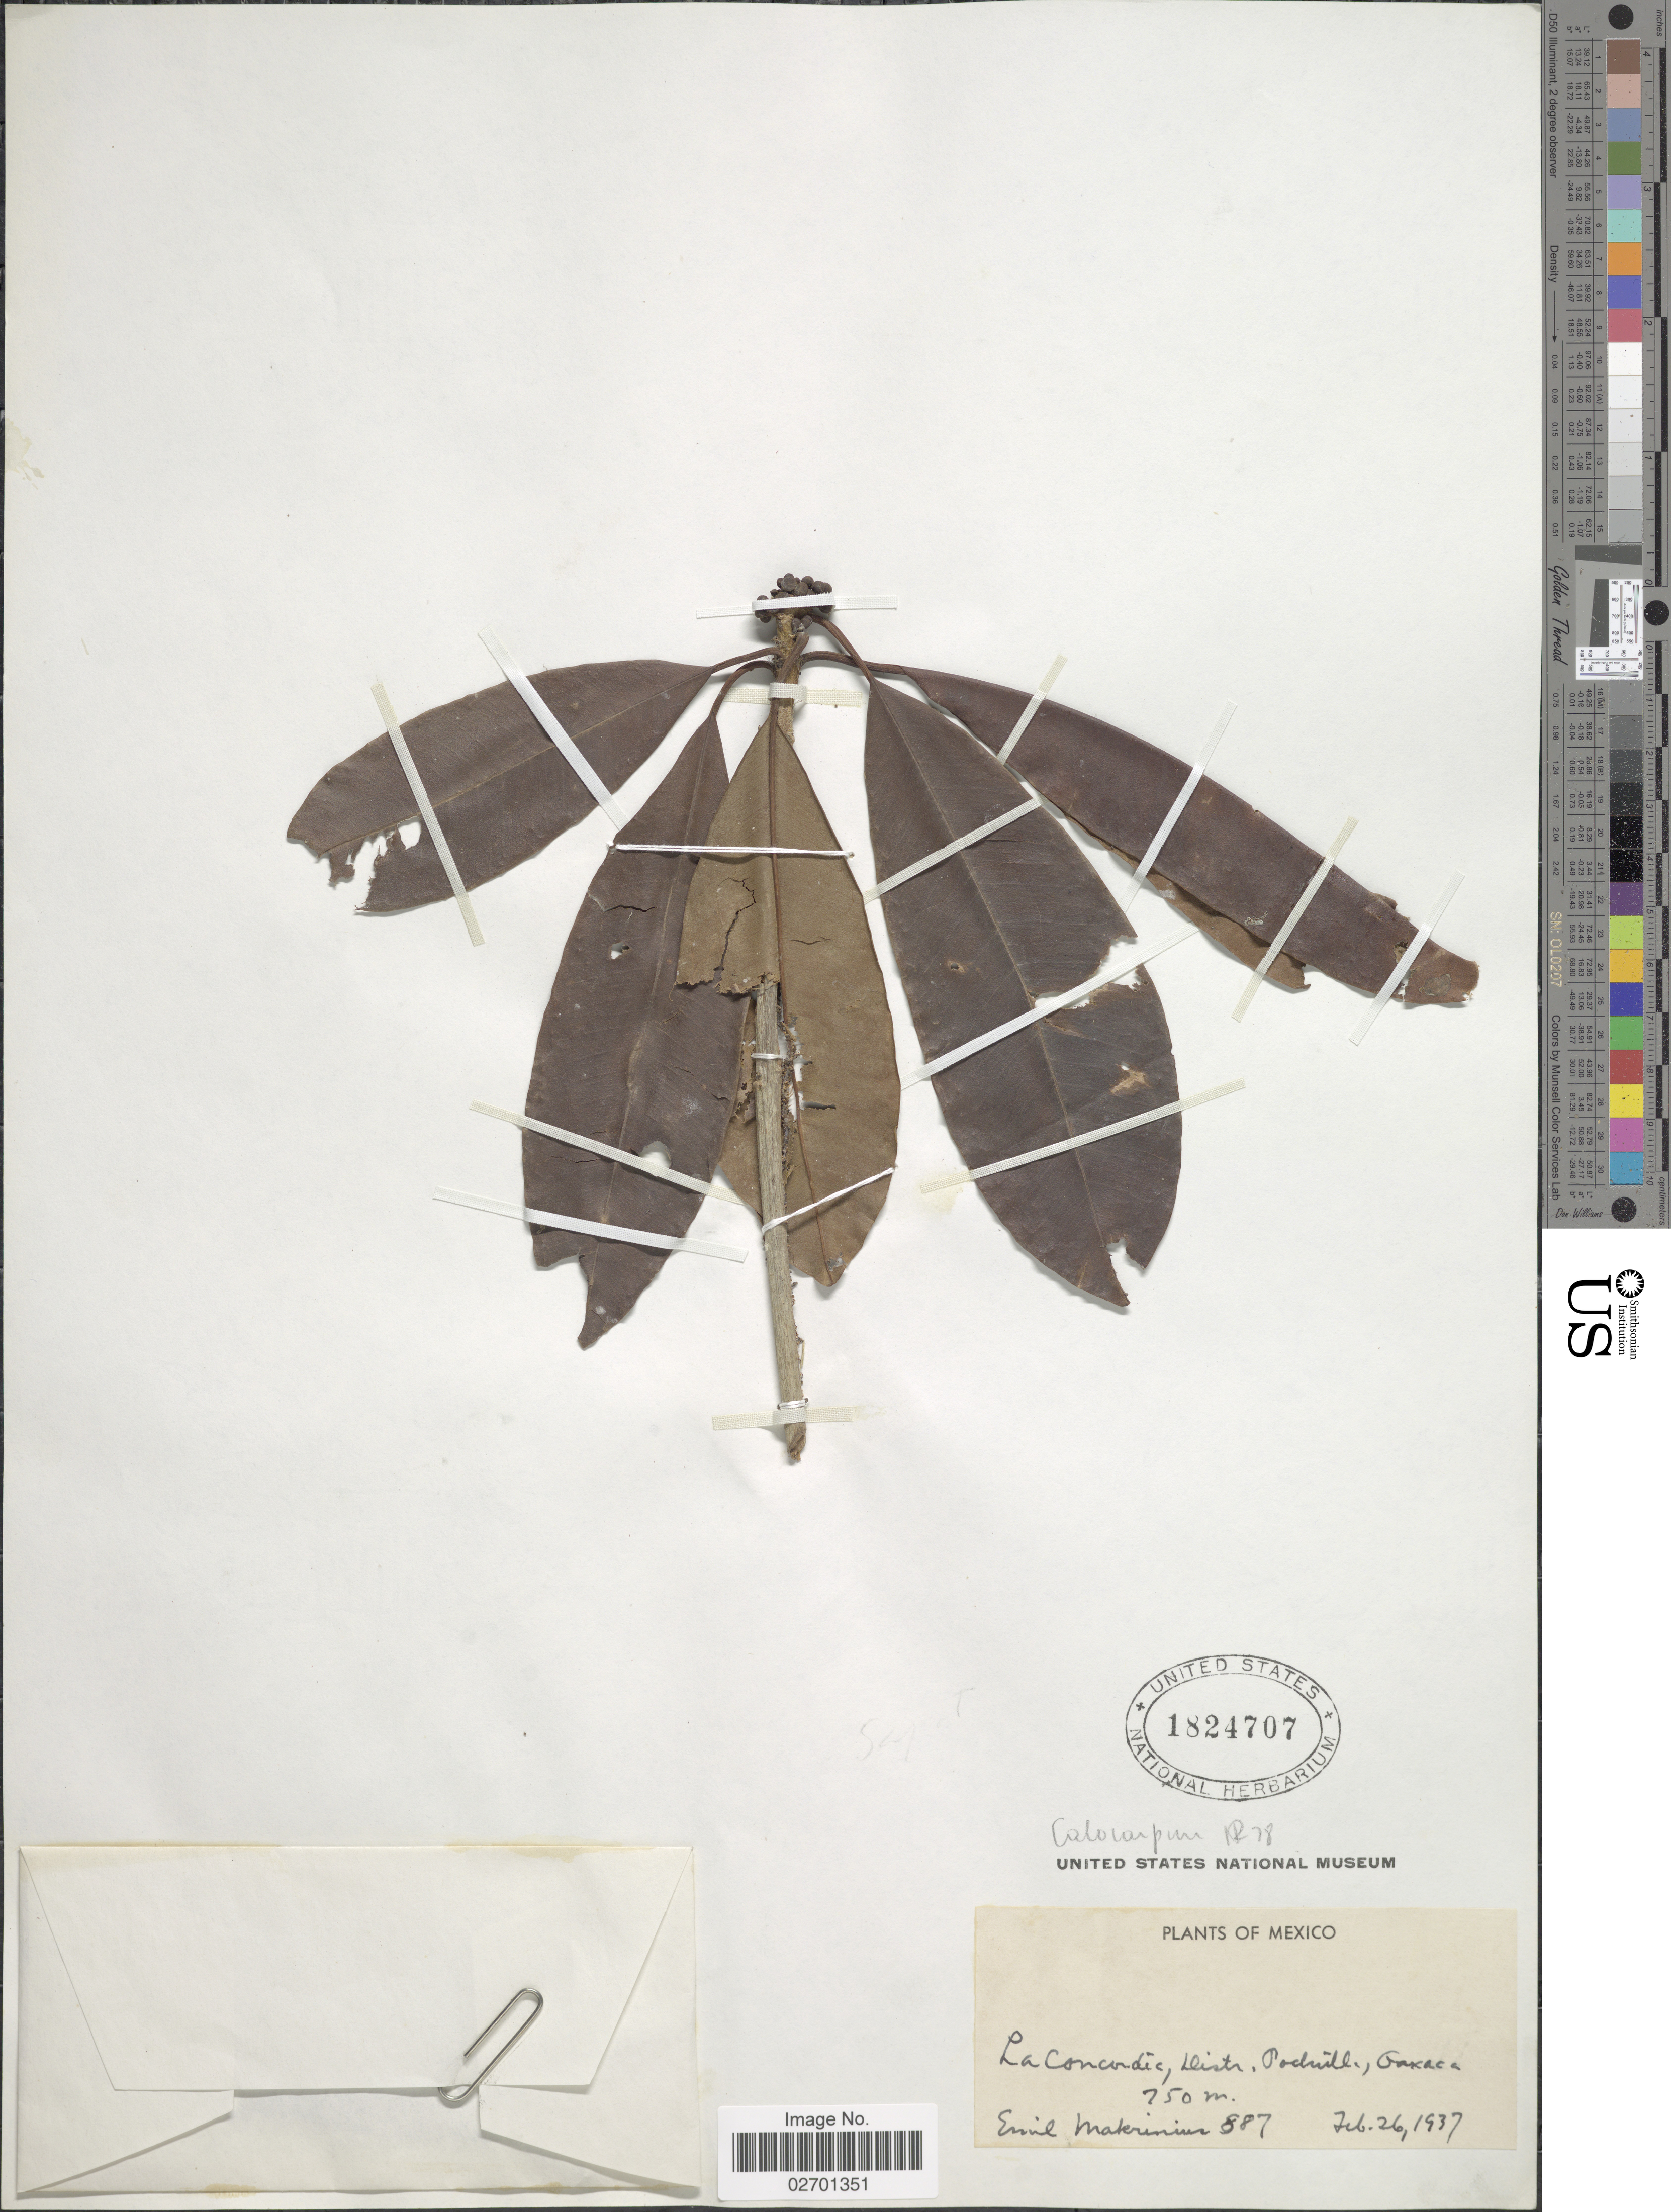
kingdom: Plantae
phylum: Tracheophyta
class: Magnoliopsida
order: Ericales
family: Sapotaceae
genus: Pouteria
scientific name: Pouteria sp.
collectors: E. Makrinius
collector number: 887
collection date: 1937-02-26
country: Mexico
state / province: Oaxaca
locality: La Concordia, Distr. Pochutla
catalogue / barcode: US 1824707